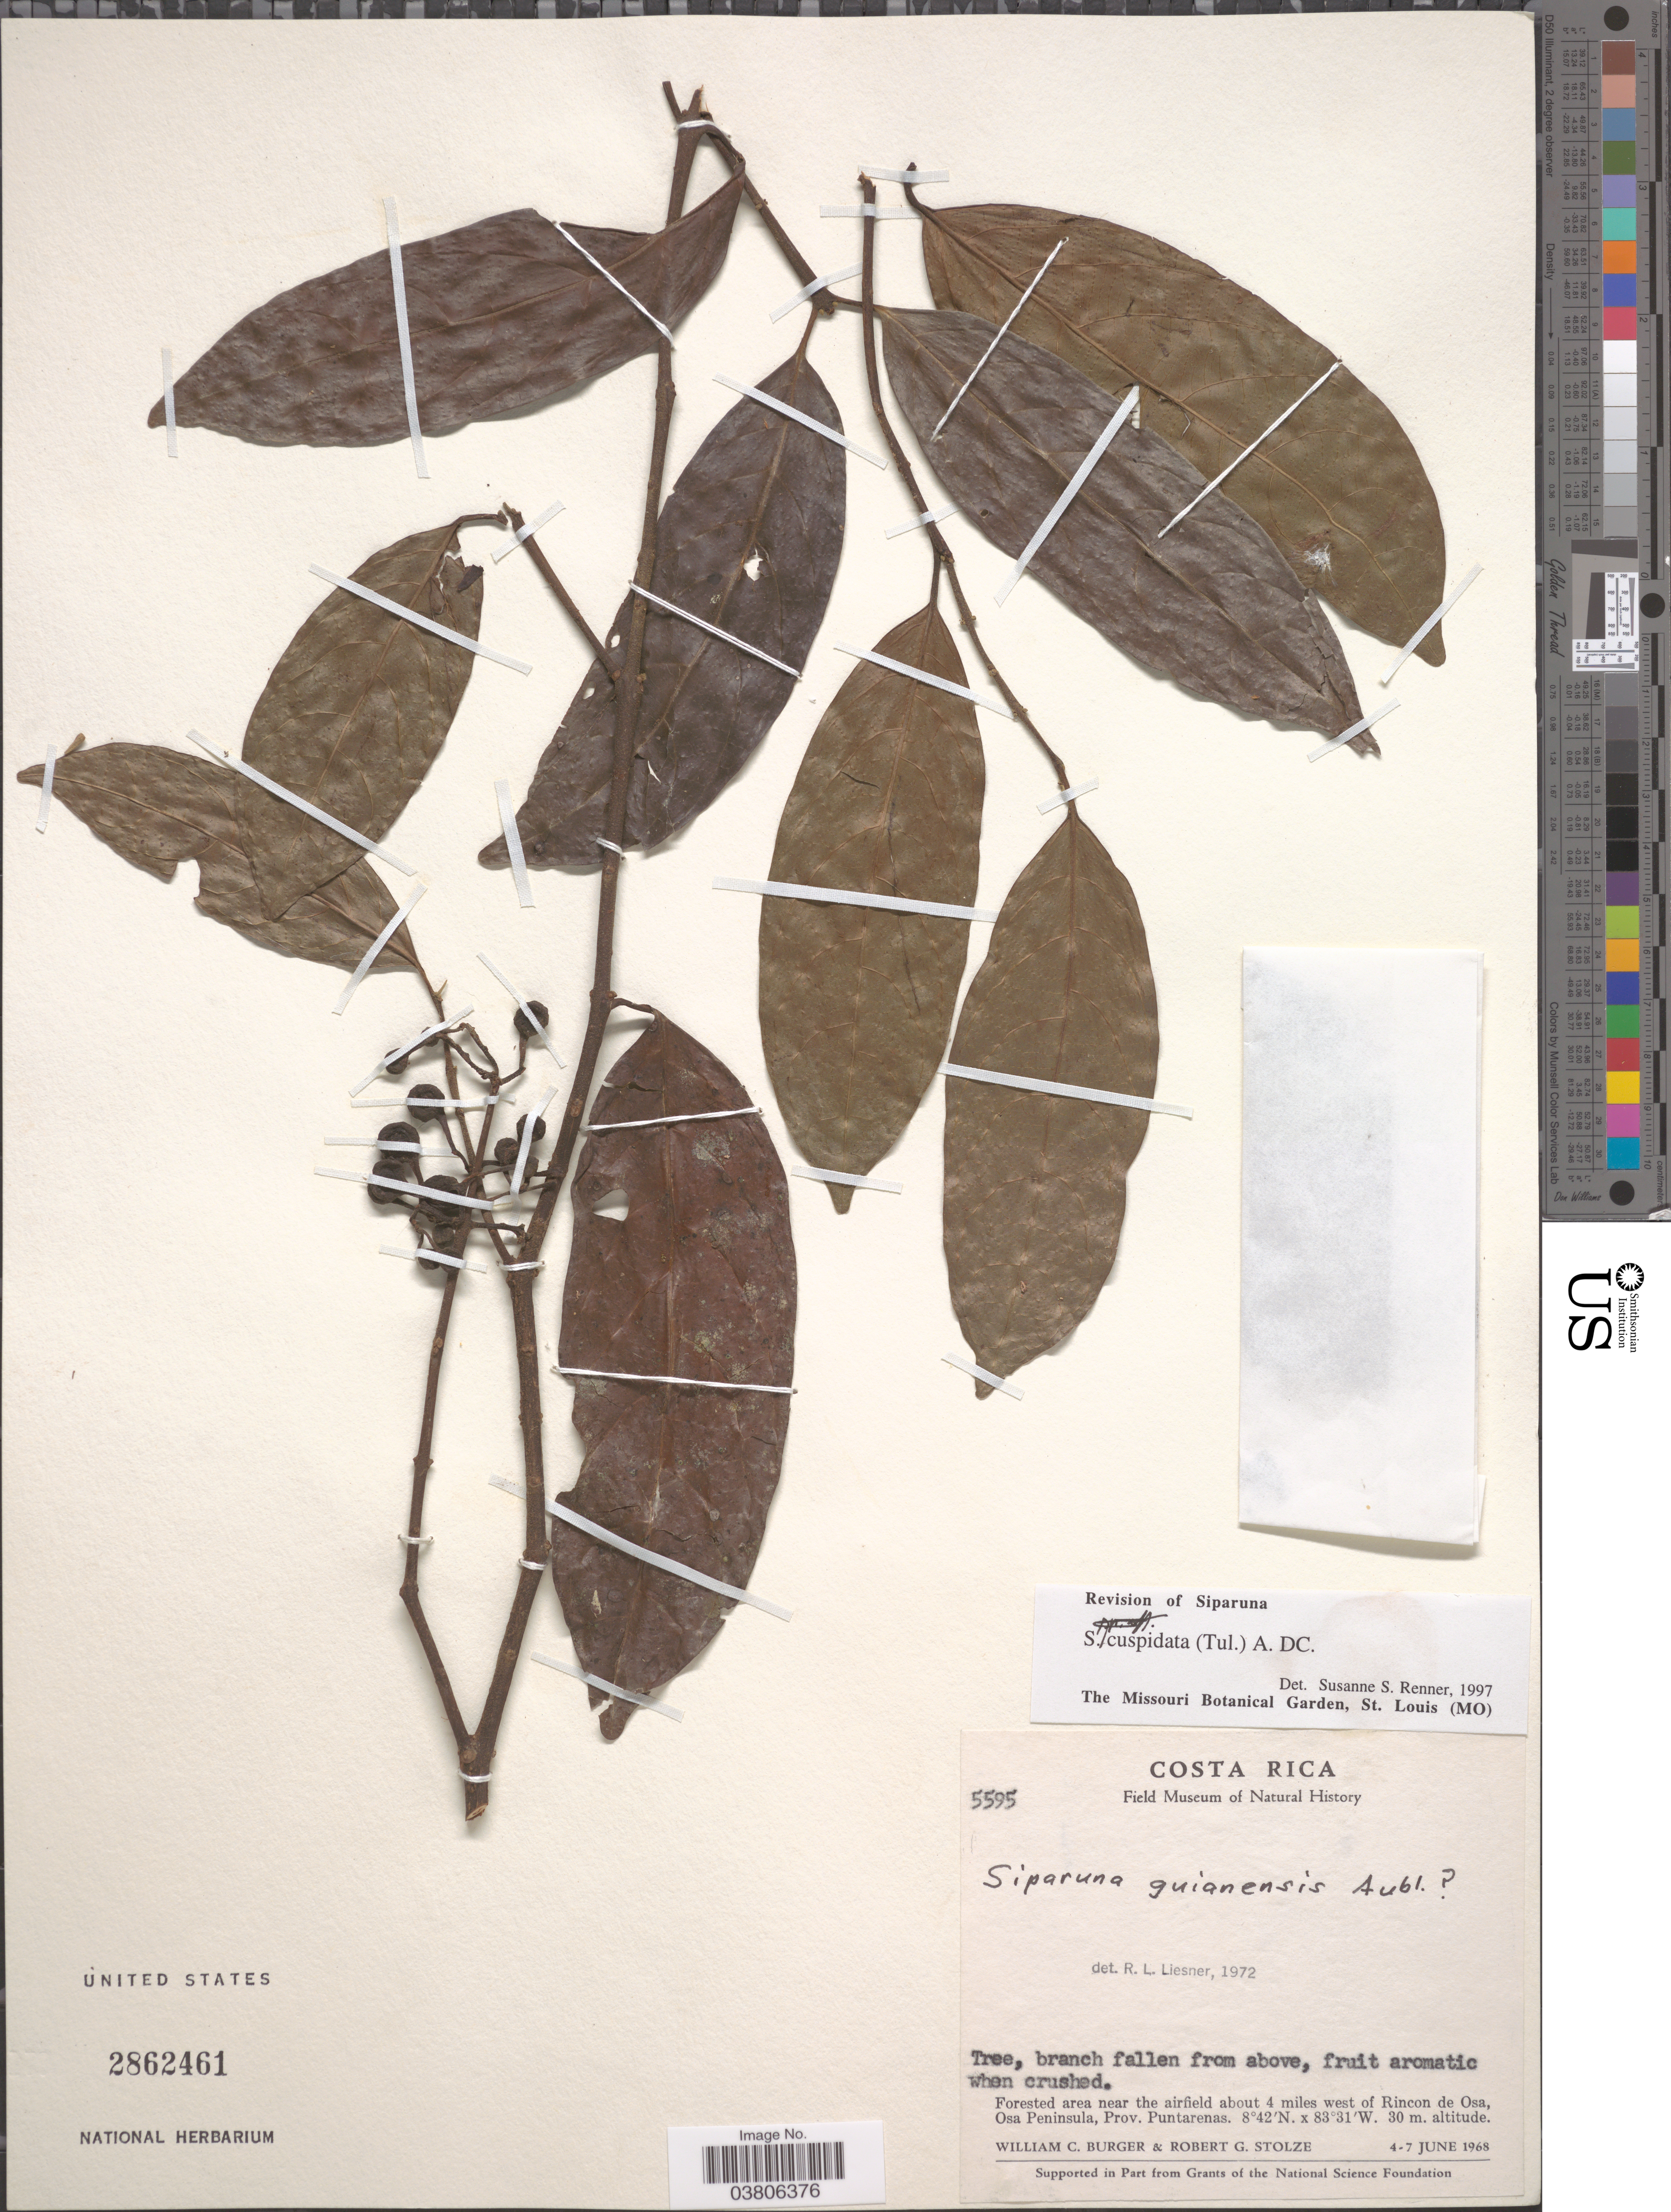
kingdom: Plantae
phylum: Tracheophyta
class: Magnoliopsida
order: Laurales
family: Siparunaceae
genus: Siparuna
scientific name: Siparuna cuspidata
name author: (Tul.) A. DC.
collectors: W. Burger & R. G. Stolze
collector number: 5595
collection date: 1968-06-04/1968-06-07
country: Costa Rica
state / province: Puntarenas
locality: Forested area near the airfield about 4 miles west of Rincon de Osa, Osa Peninsula.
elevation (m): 30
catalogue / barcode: US 2862461